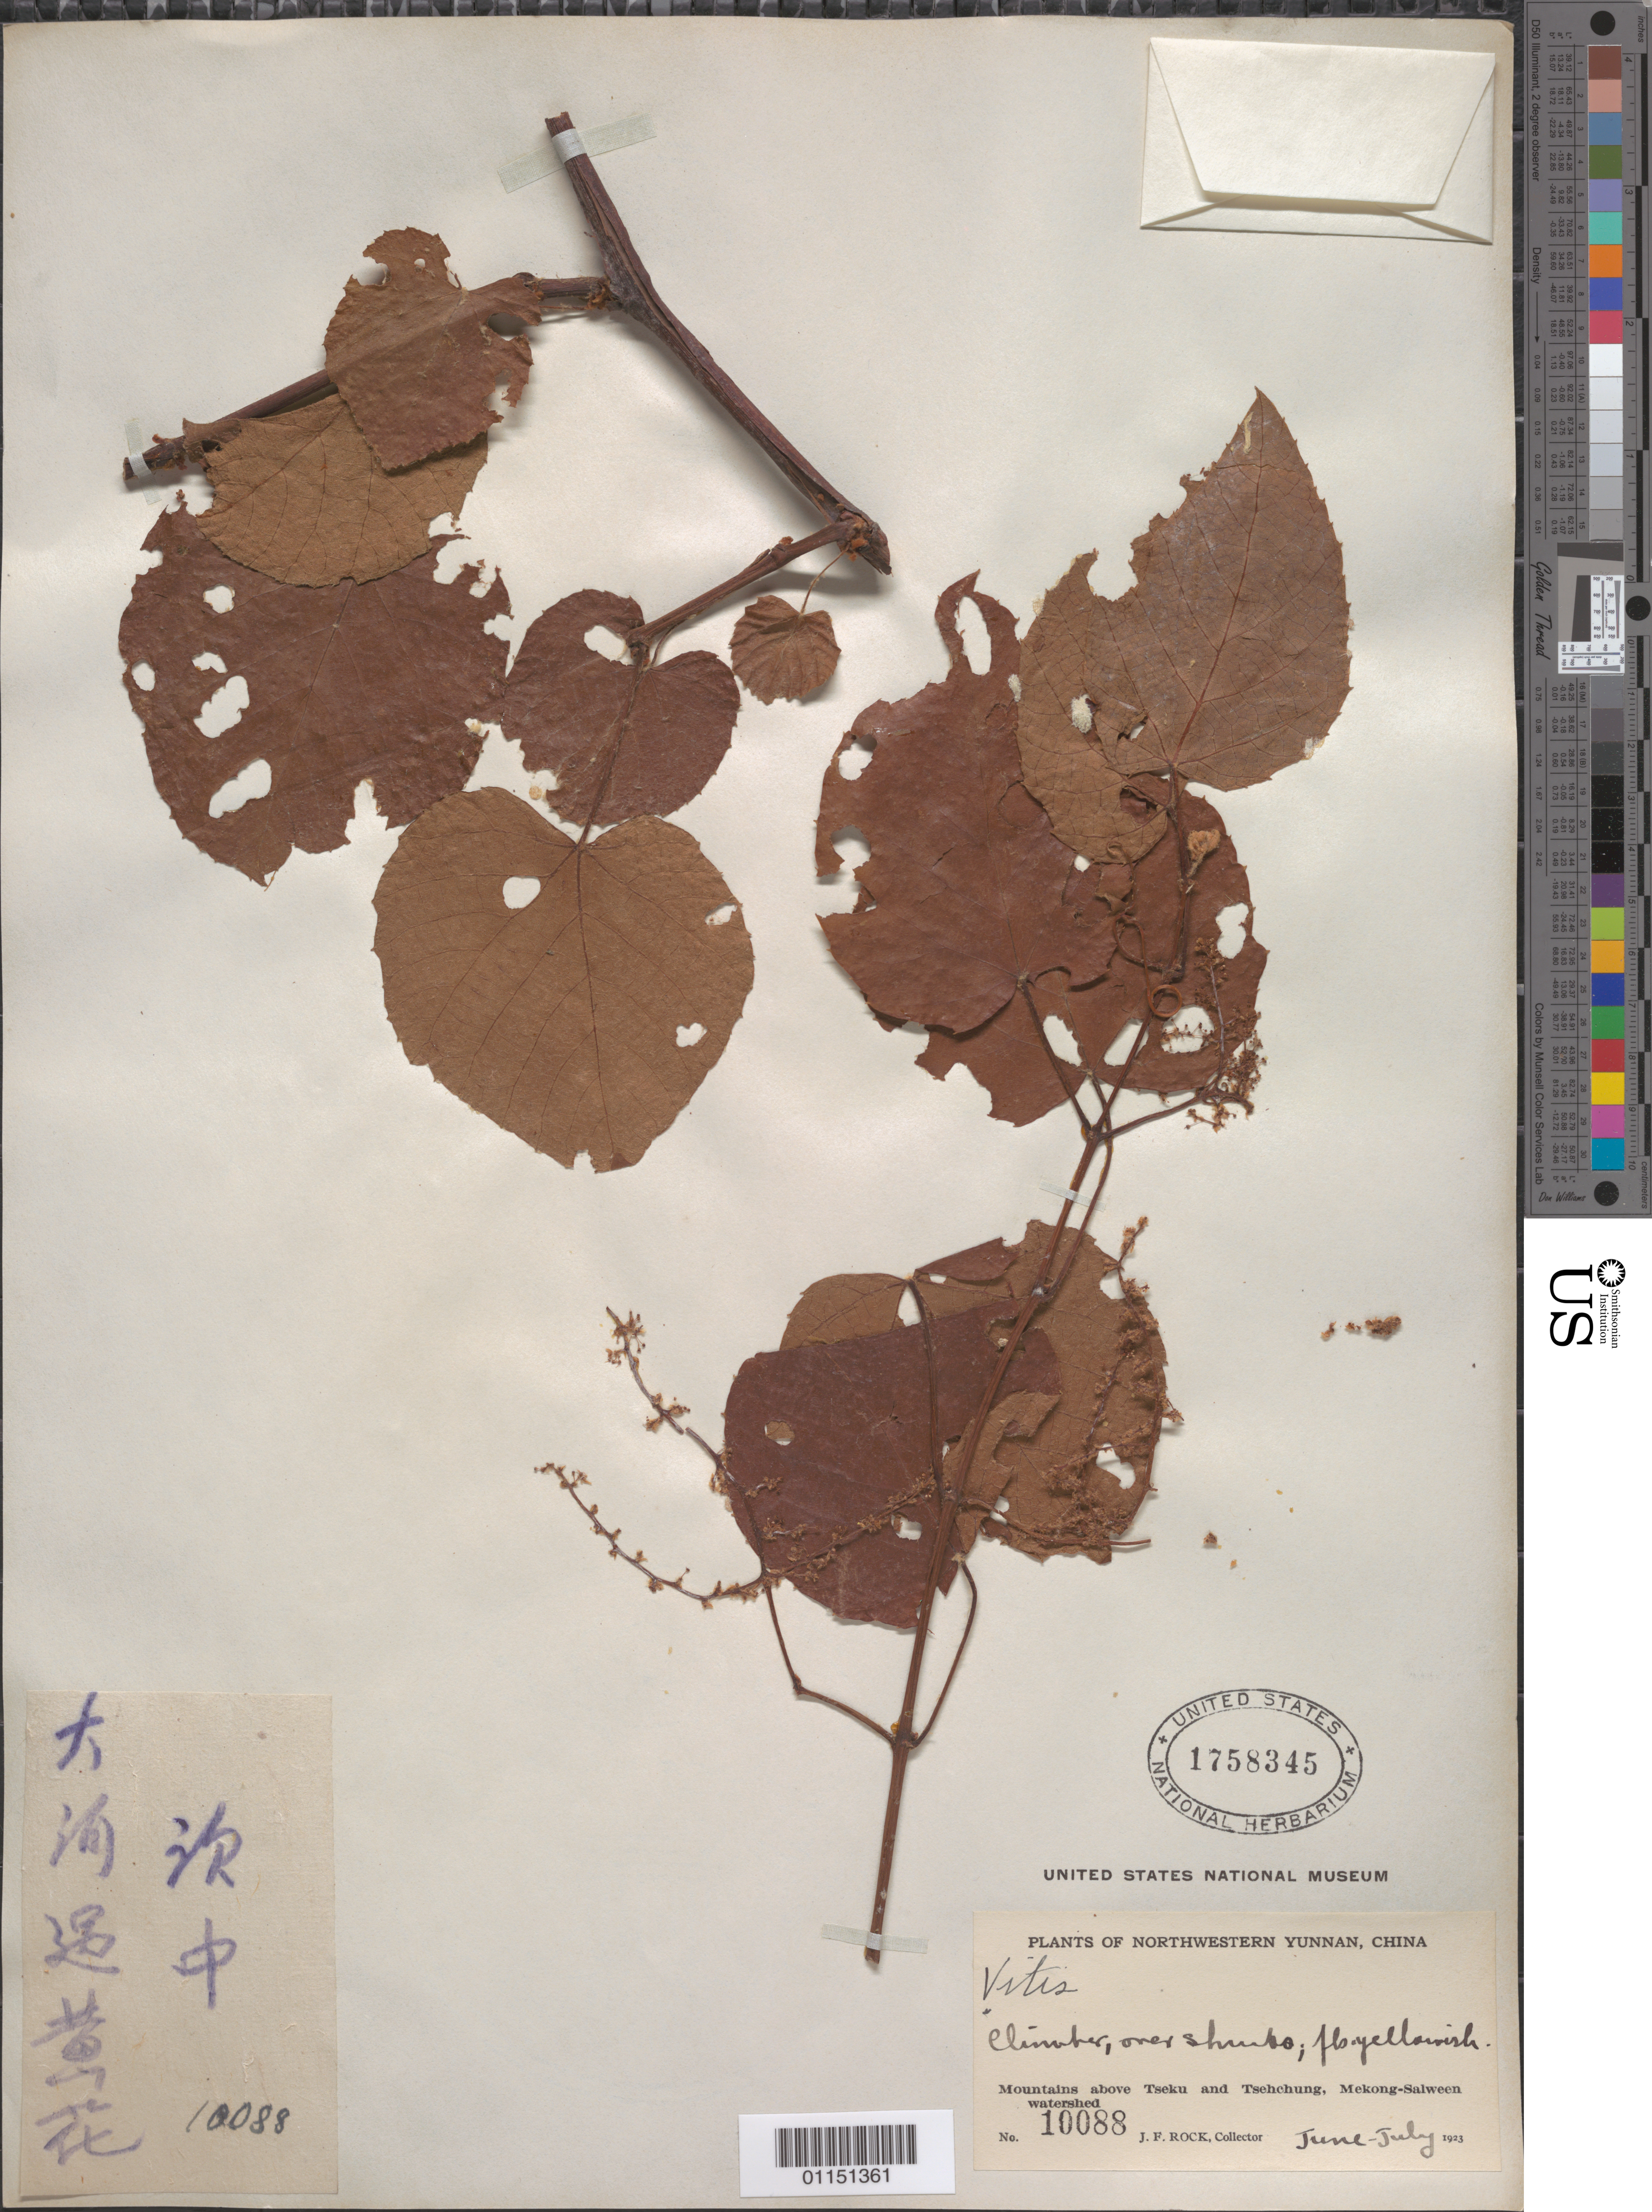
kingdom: Plantae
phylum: Tracheophyta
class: Magnoliopsida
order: Vitales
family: Vitaceae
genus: Vitis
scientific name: Vitis sp.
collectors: J. F. Rock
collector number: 10088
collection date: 1923-06/1923-07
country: China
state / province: Yunnan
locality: Mts above Tseku and Tsehchung, Mekong-Salween watershed.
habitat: Climber, over shrubs.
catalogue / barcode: US 1758345